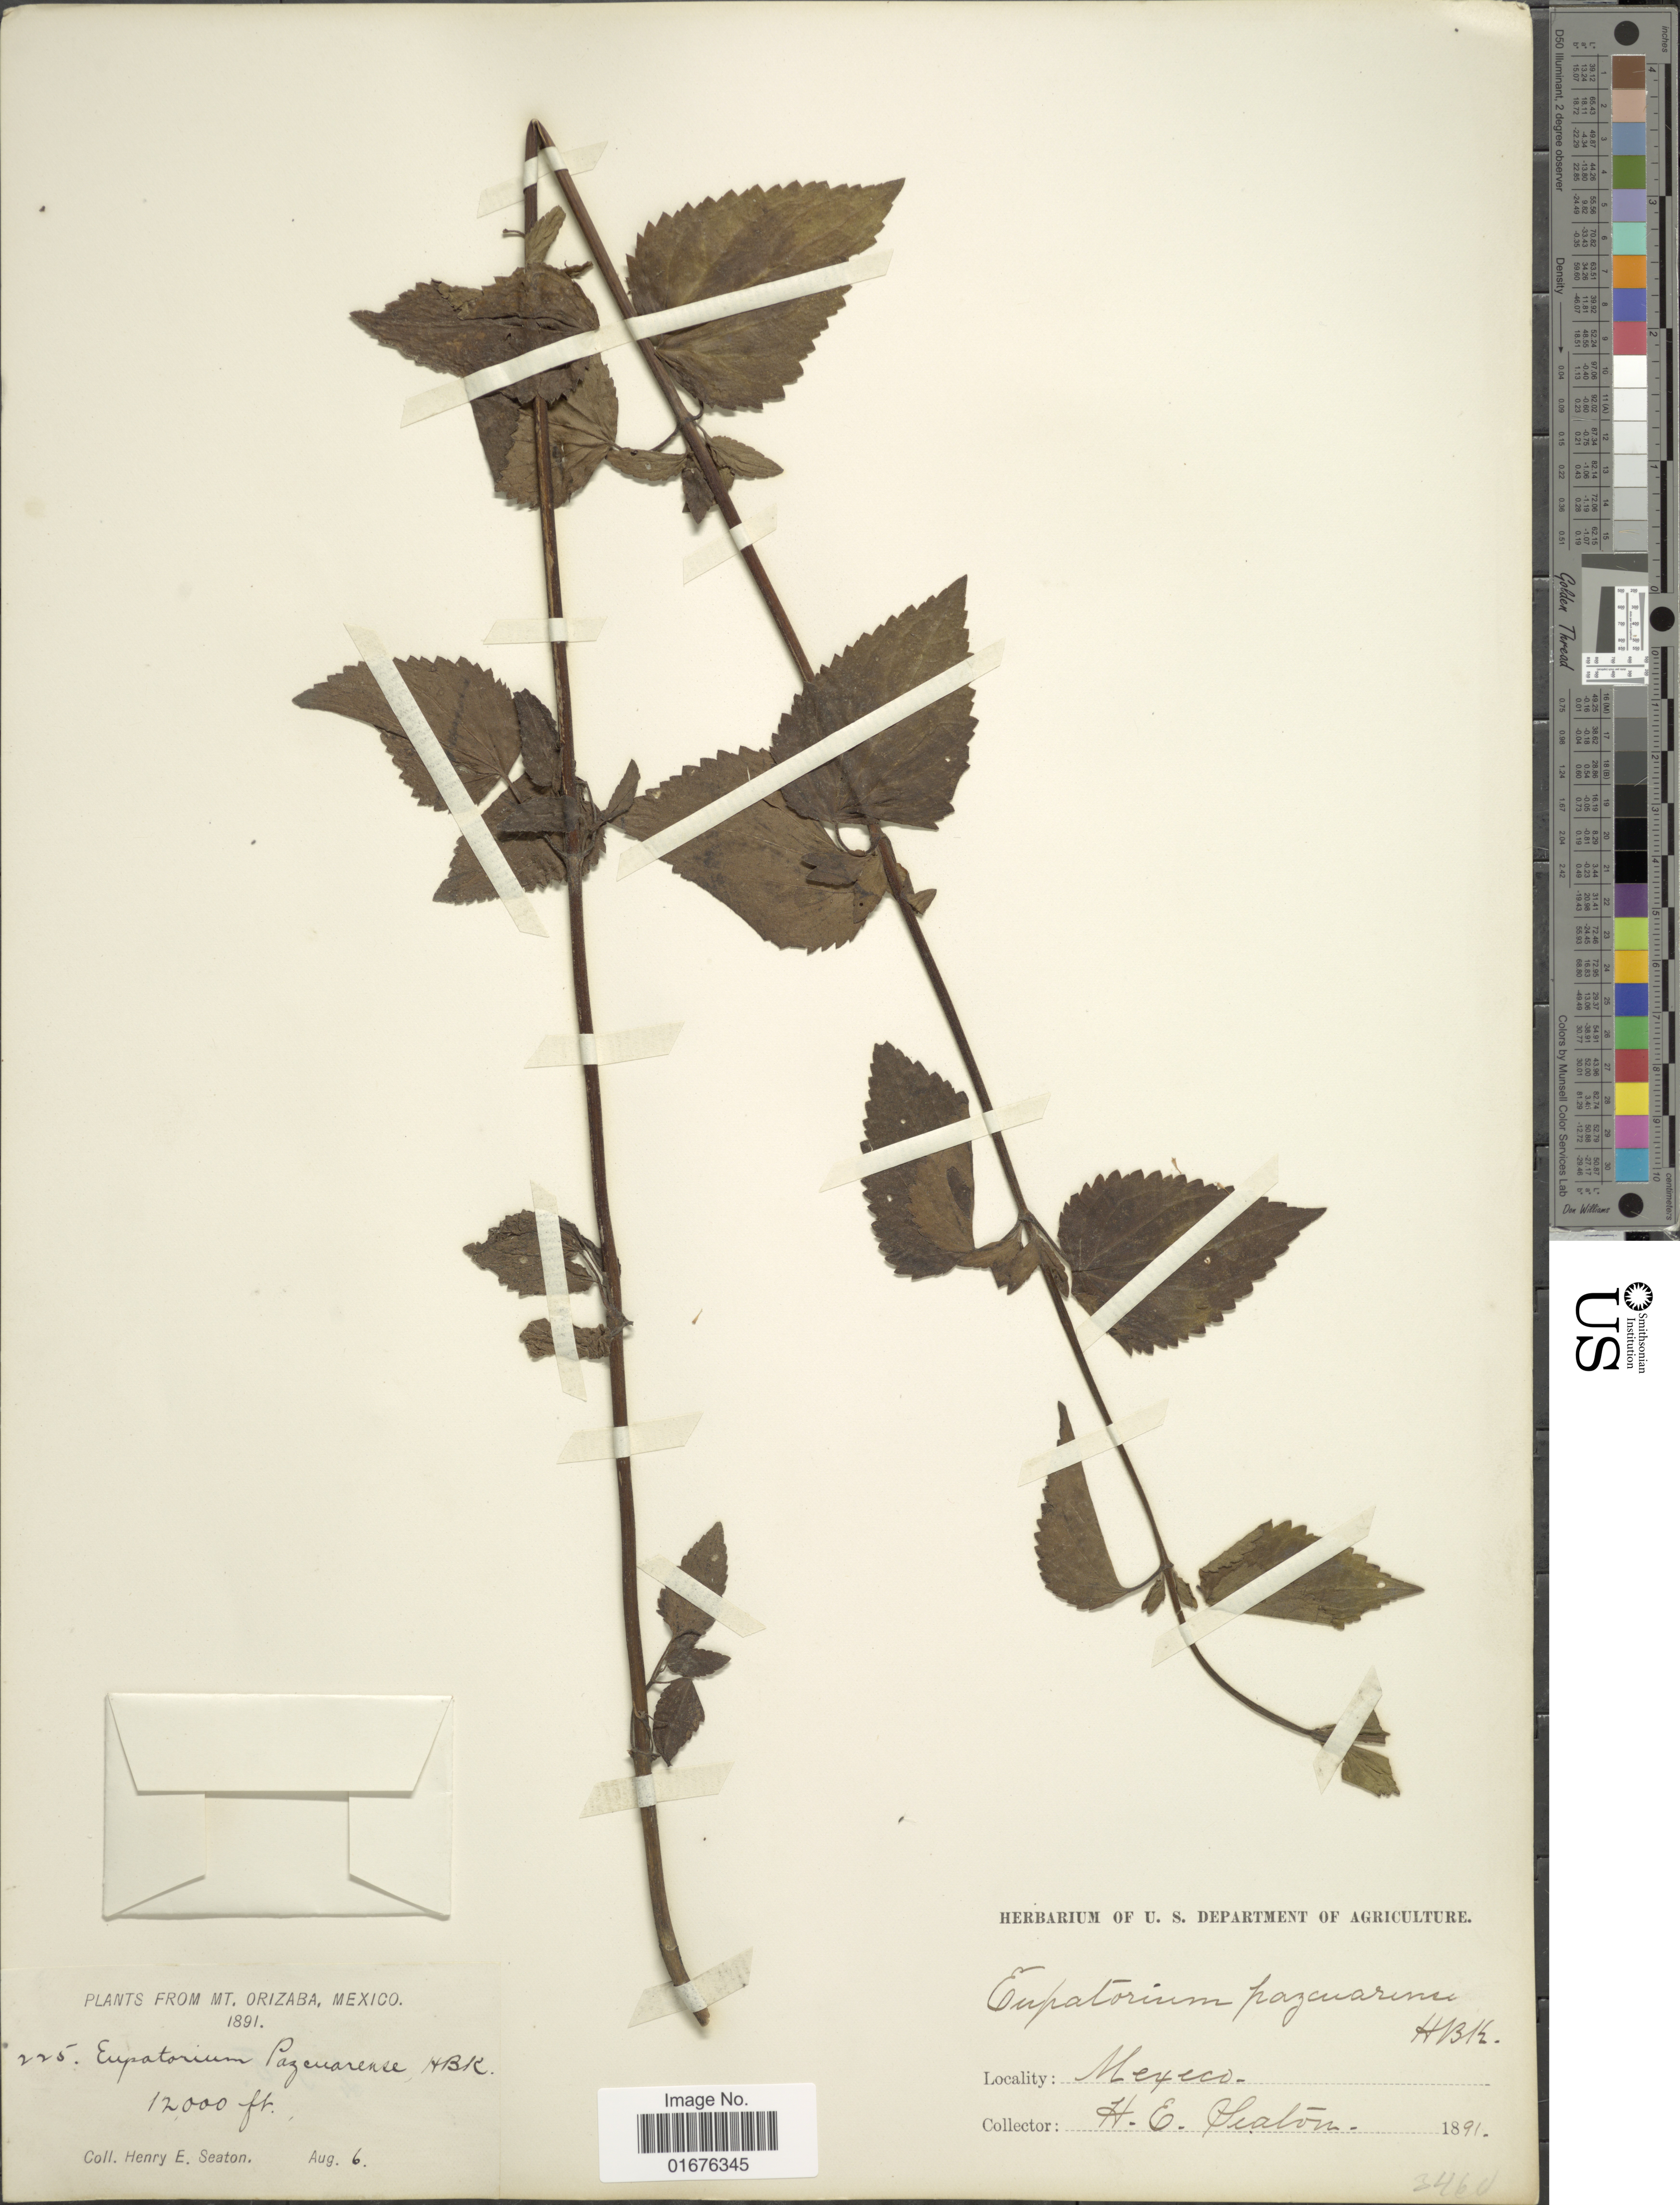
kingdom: Plantae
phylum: Tracheophyta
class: Magnoliopsida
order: Asterales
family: Asteraceae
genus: Ageratina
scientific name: Ageratina pazcuarensis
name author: (Kunth) R.M. King & H. Rob.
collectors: H. E. Seaton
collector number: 225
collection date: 1891-06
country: Mexico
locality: Mt. Orizaba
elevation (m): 3658